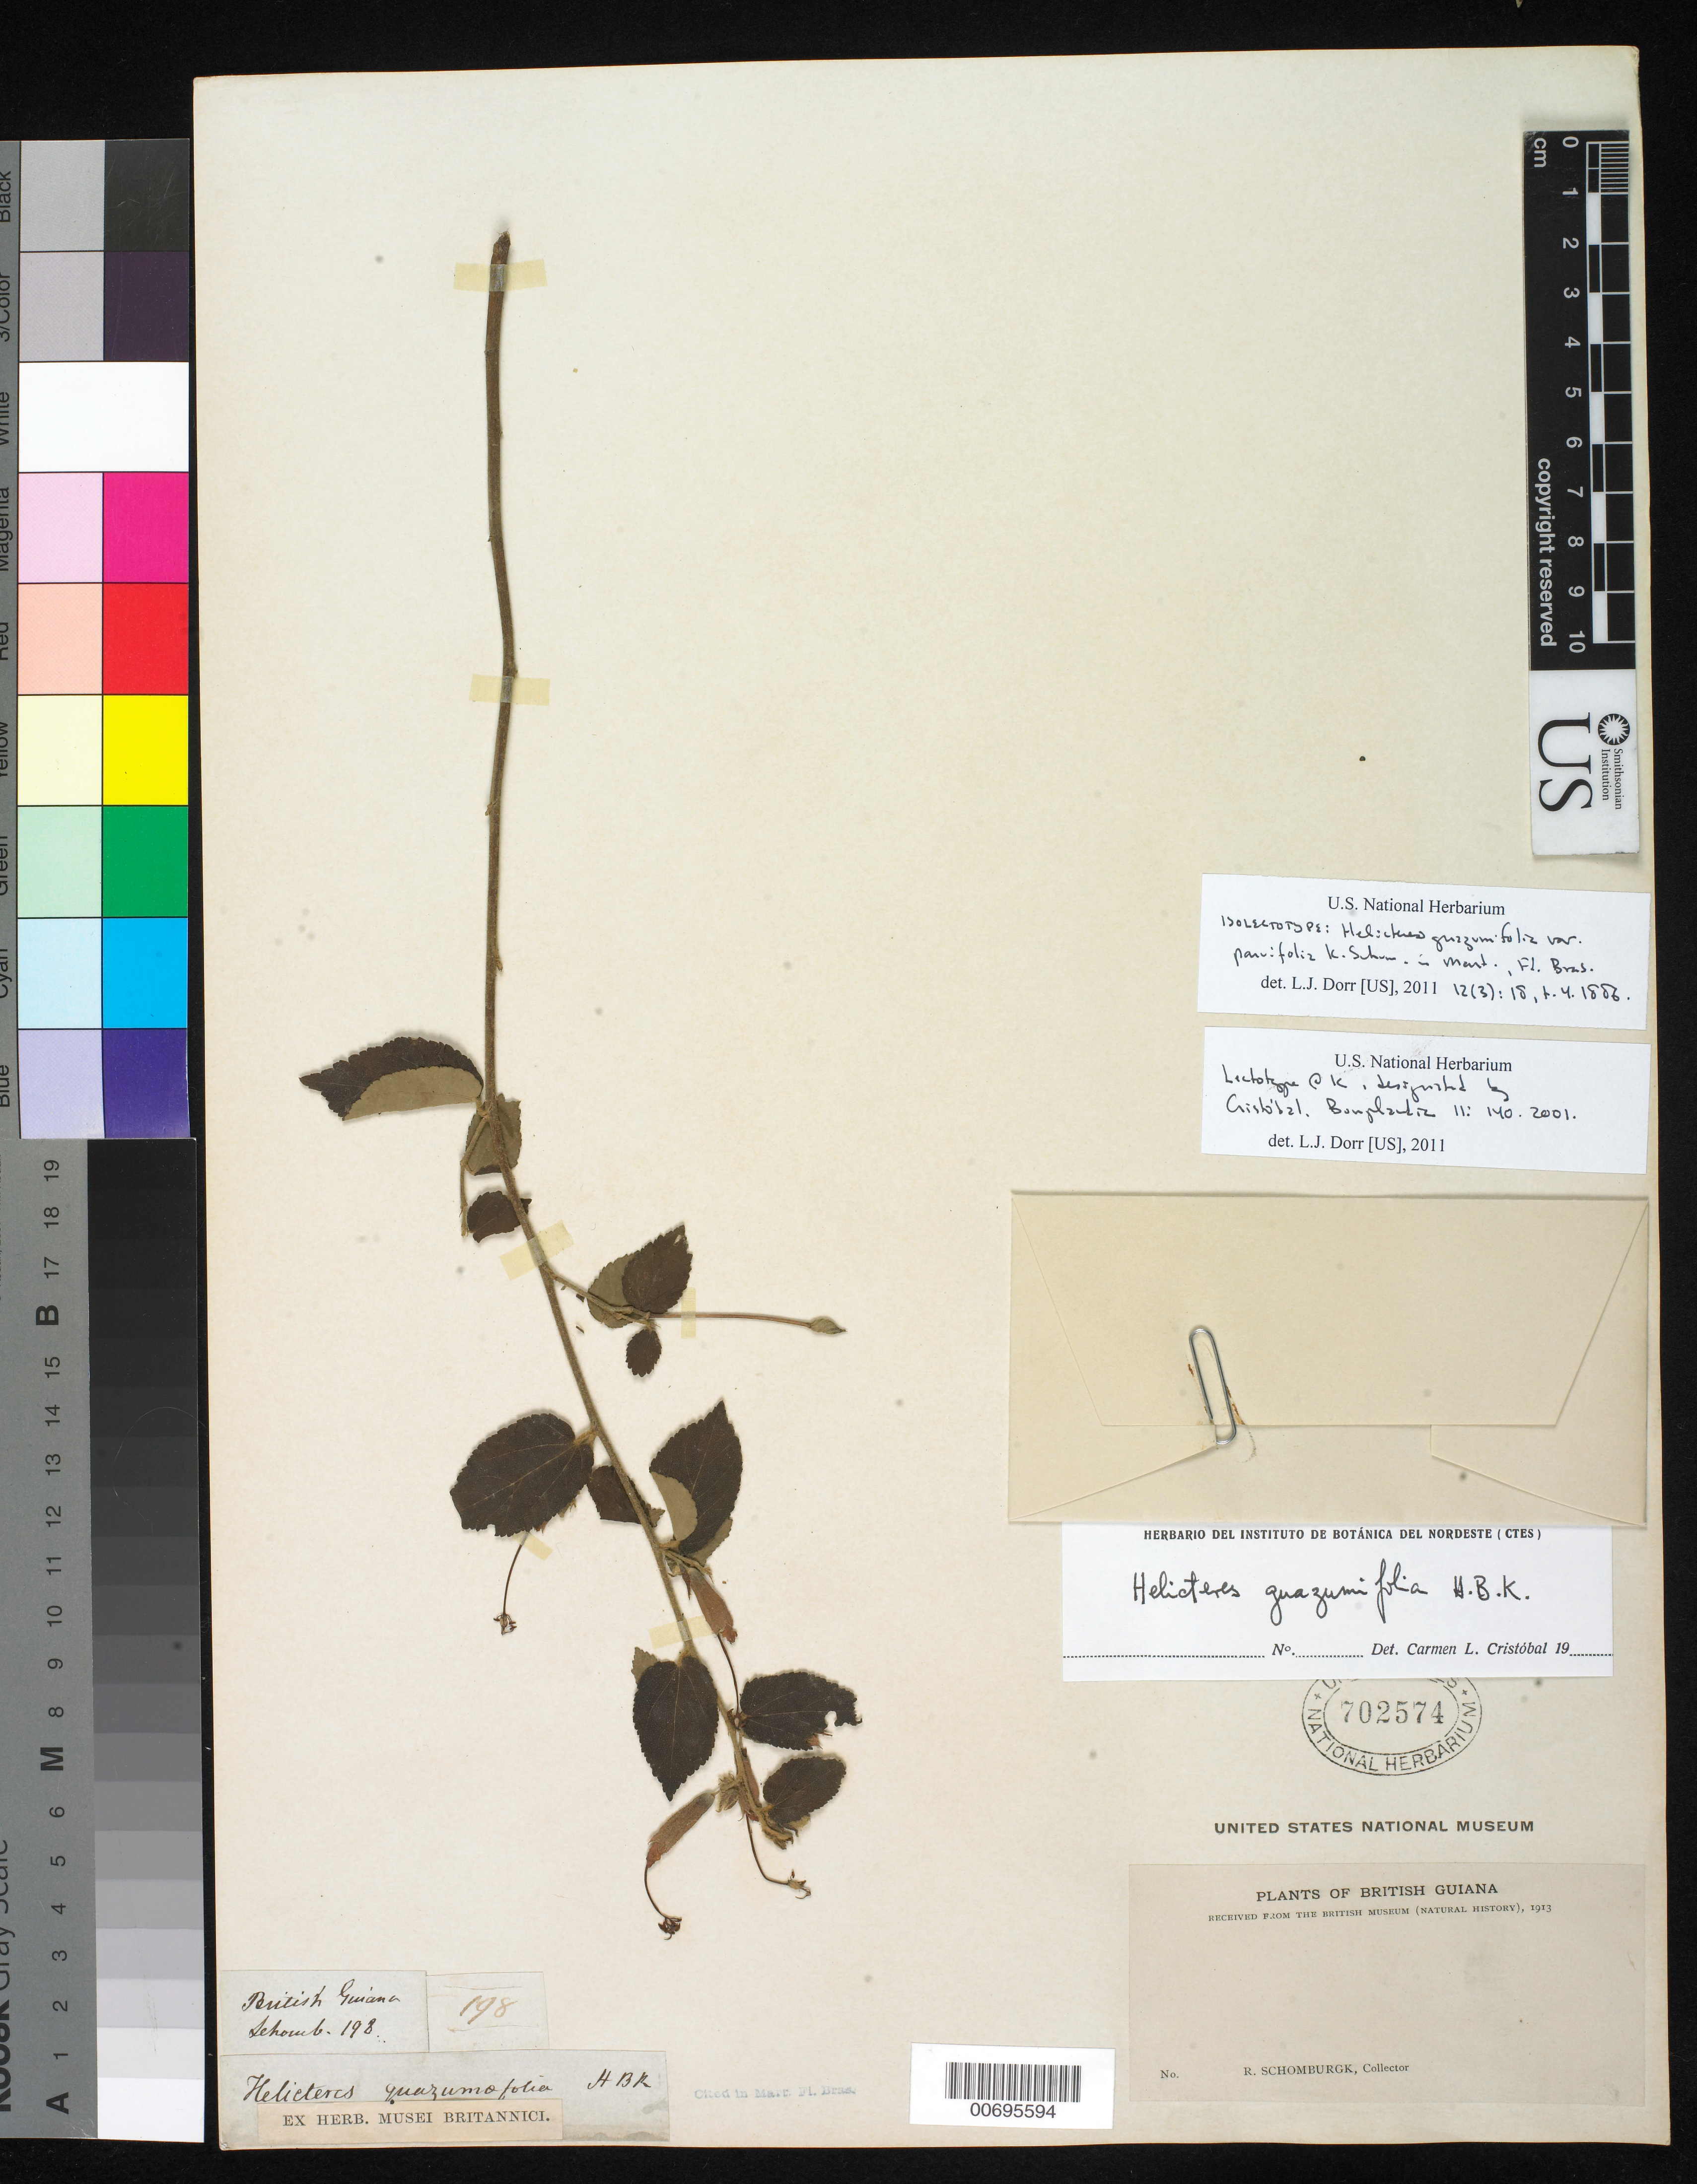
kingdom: Plantae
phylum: Tracheophyta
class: Magnoliopsida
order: Malvales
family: Malvaceae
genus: Helicteres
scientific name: Helicteres guazumifolia var. parvifolia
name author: K. Schum. in Mart.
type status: Isolectotype; Isosyntype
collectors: M. R. Schomburgk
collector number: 198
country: Guyana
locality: British Guiana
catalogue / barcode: US 702574